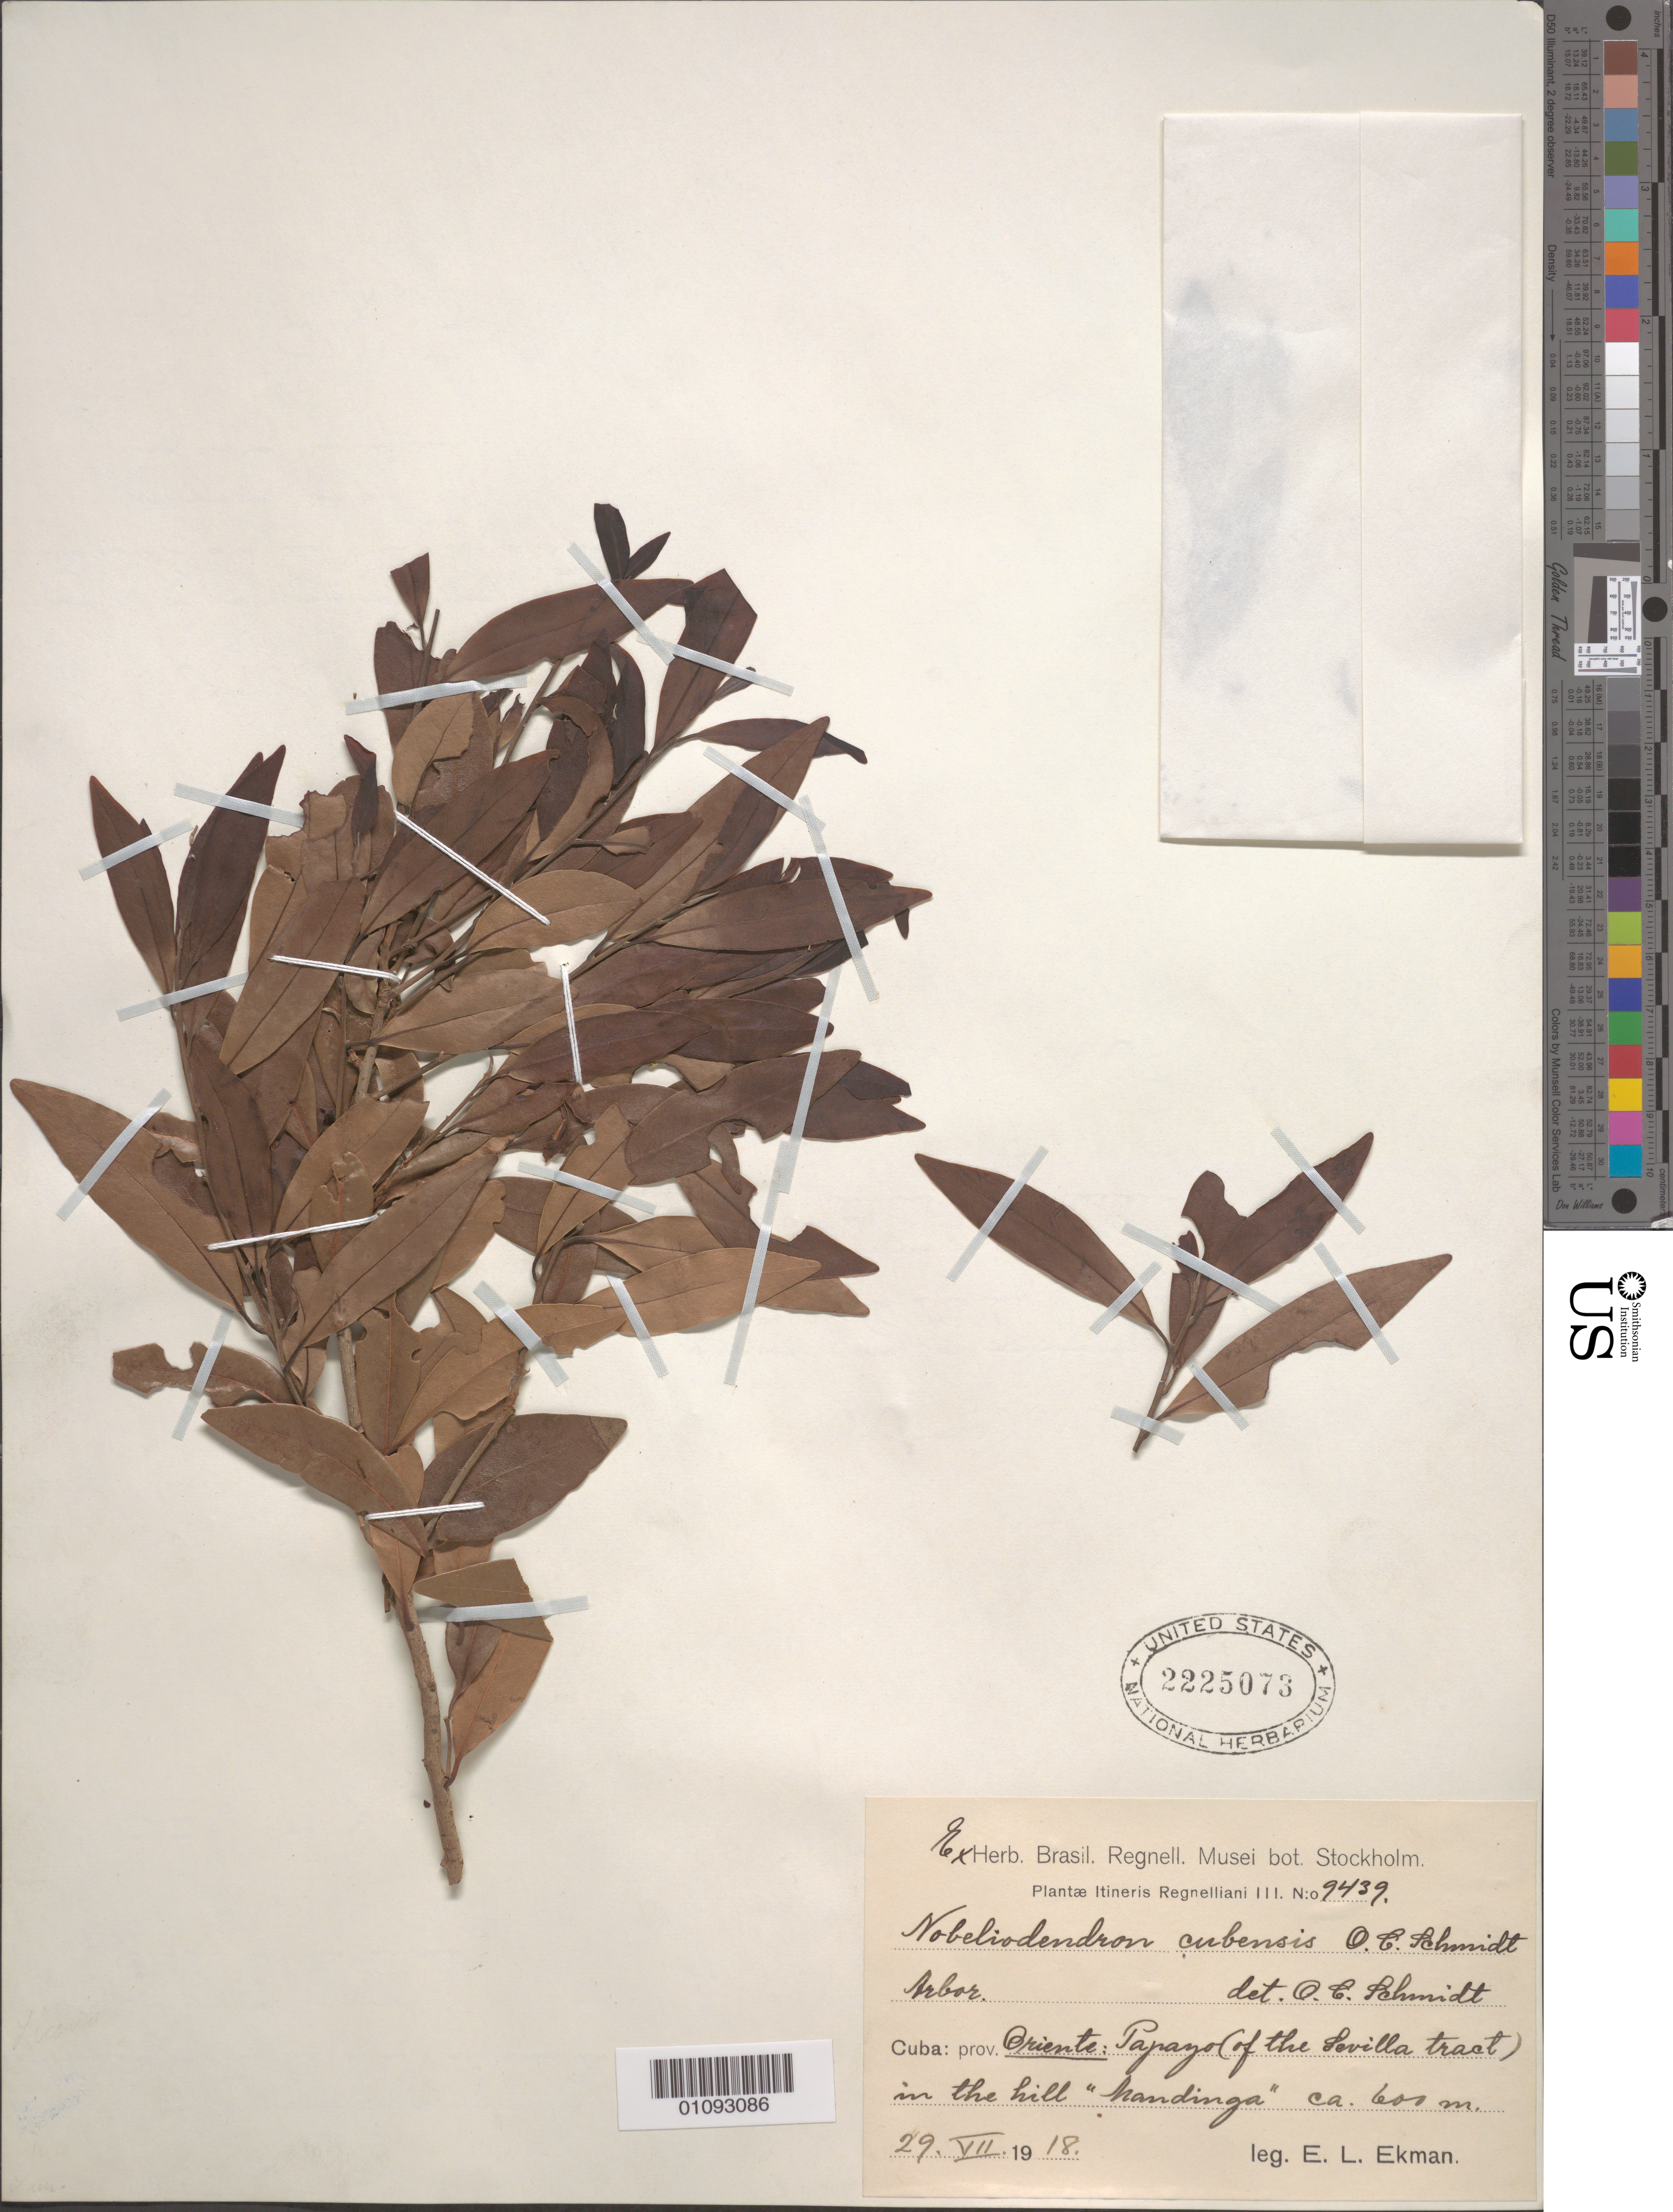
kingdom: Plantae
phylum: Tracheophyta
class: Magnoliopsida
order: Laurales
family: Lauraceae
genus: Licaria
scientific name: Licaria cubensis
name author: (O.C. Schmidt) Kosterm.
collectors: E. L. Ekman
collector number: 9439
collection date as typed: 29 Jul 1918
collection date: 1918-07-29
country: Cuba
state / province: Oriente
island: Cuba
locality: Papayo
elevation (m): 600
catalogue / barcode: US 2225073